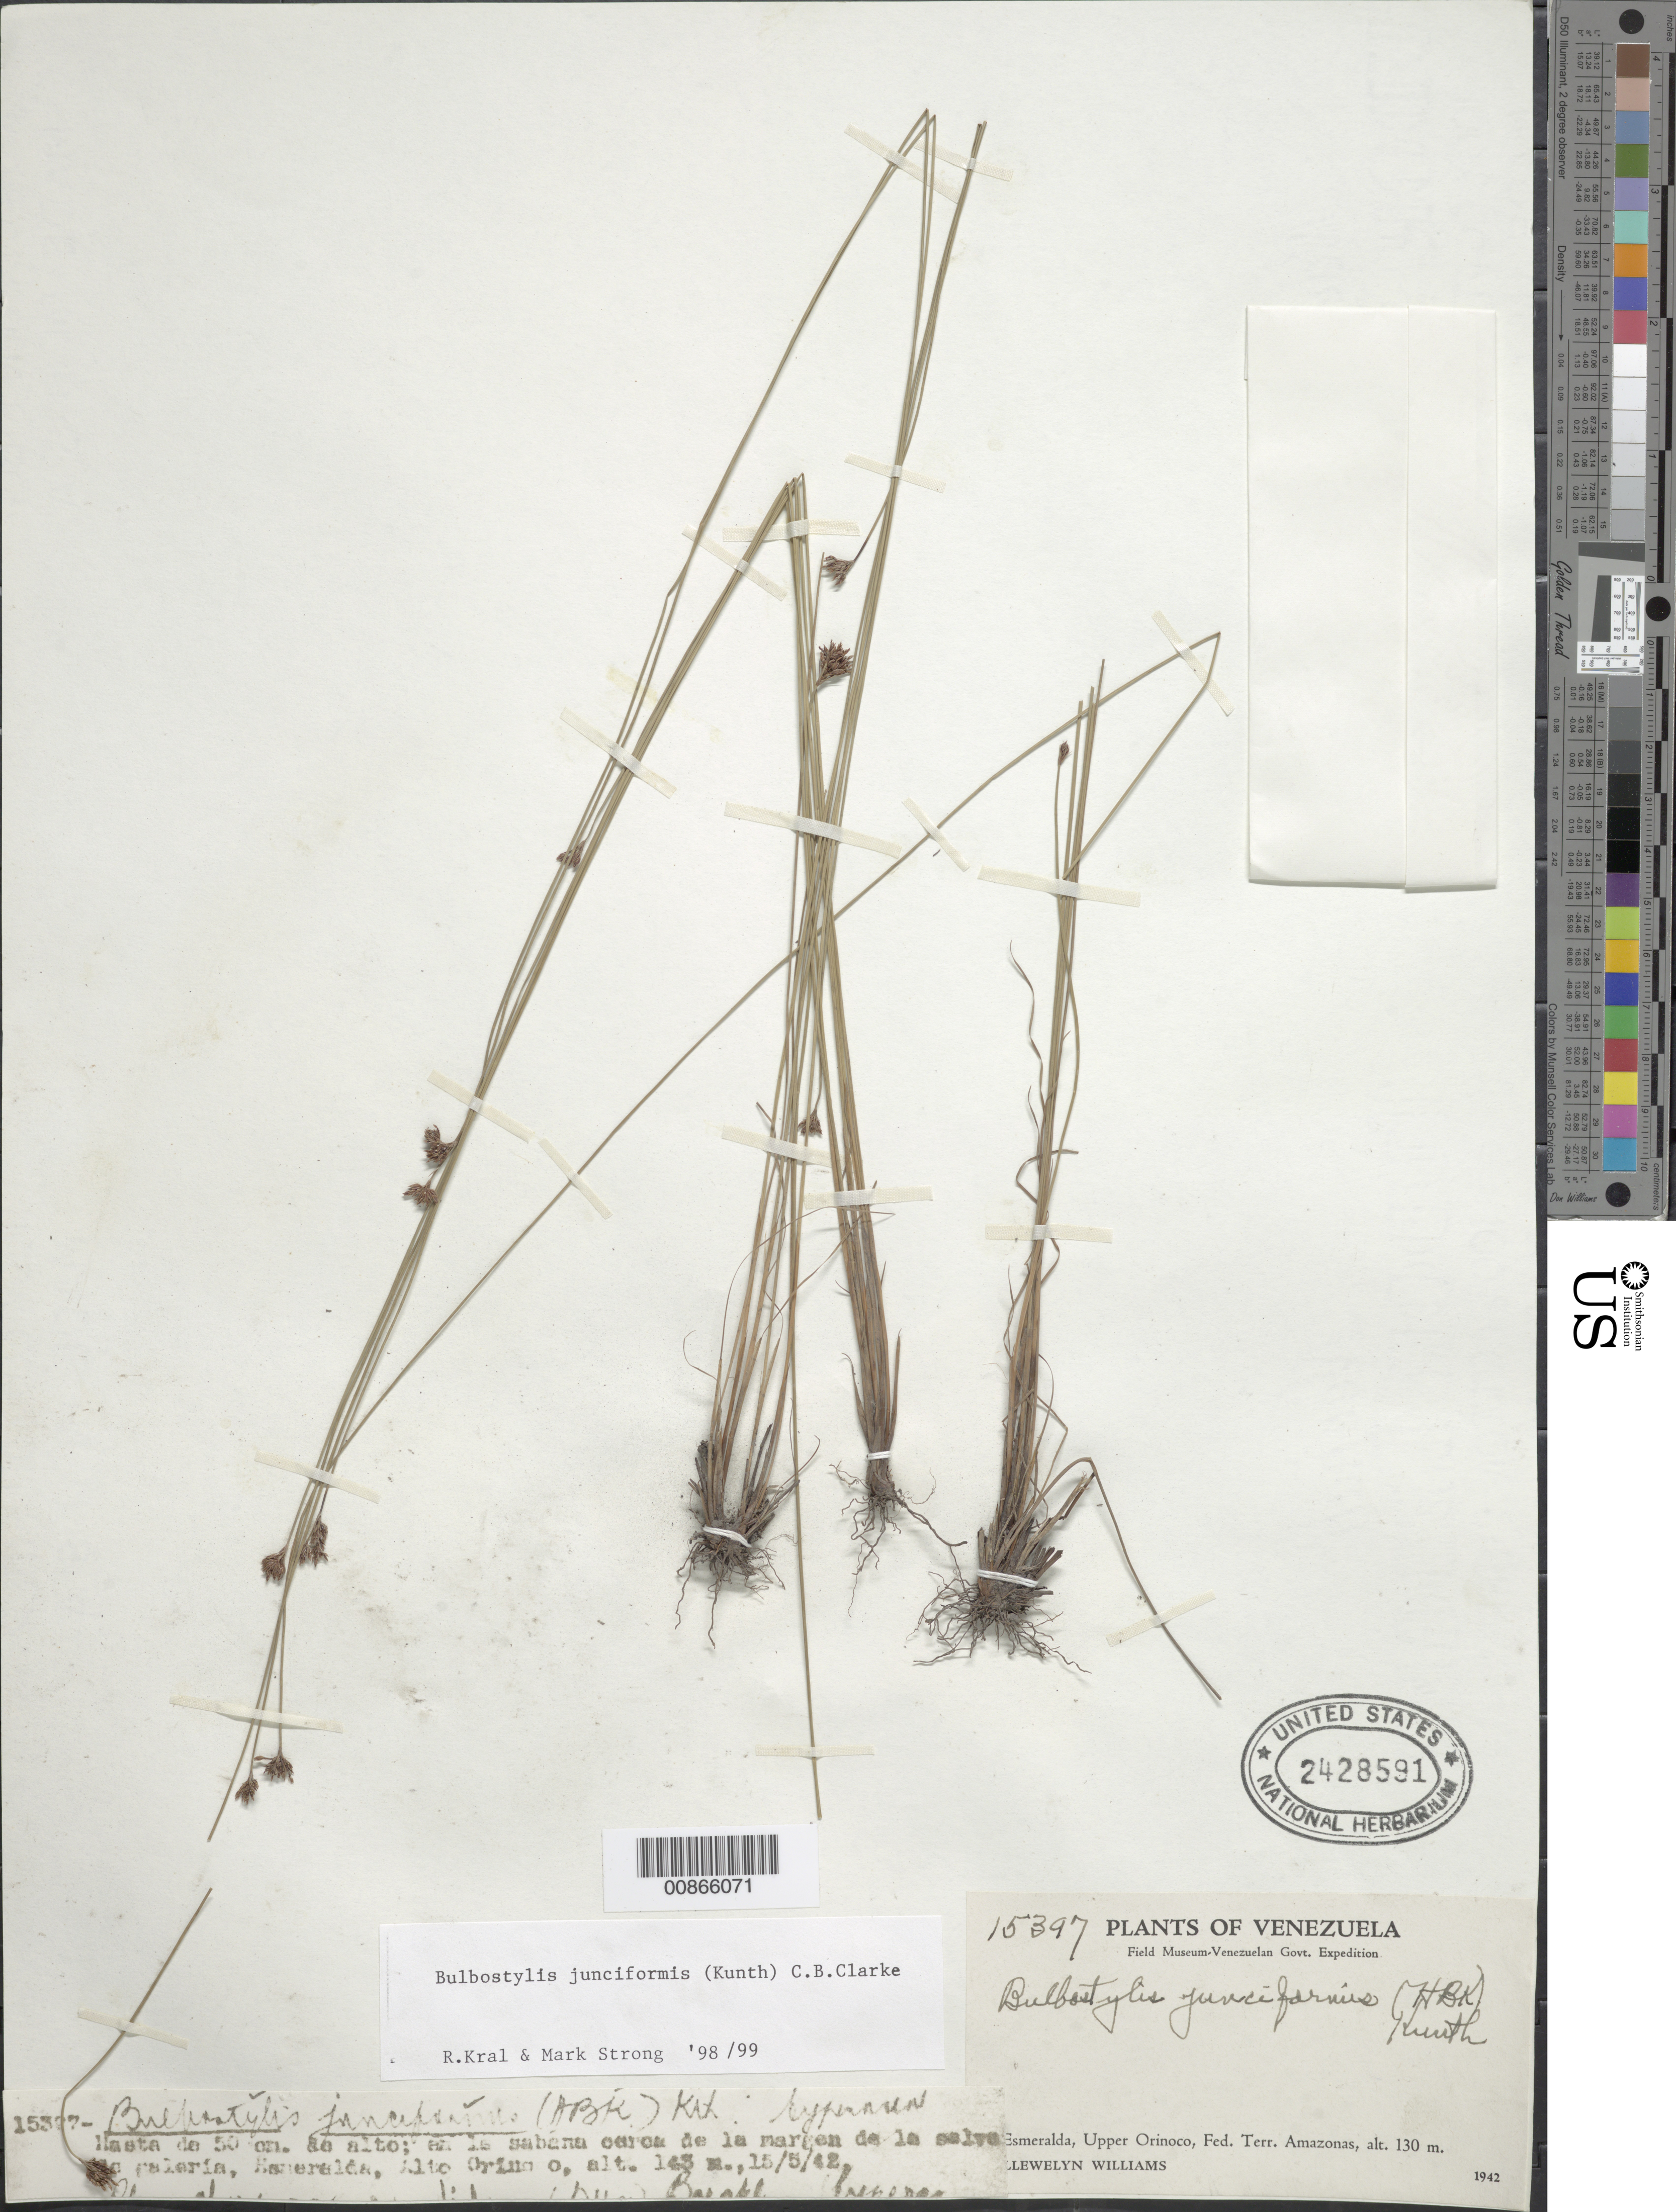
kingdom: Plantae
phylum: Tracheophyta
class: Liliopsida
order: Poales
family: Cyperaceae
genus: Bulbostylis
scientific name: Bulbostylis junciformis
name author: (Kunth) C.B. Clarke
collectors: Ll. Williams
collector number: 15397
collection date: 1942-05-15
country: Venezuela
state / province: Amazonas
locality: Esmeralda, Upper Orinoco, Fed. Terr. Amazonas, Alto Orinoco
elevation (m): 130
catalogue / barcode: US 2428591